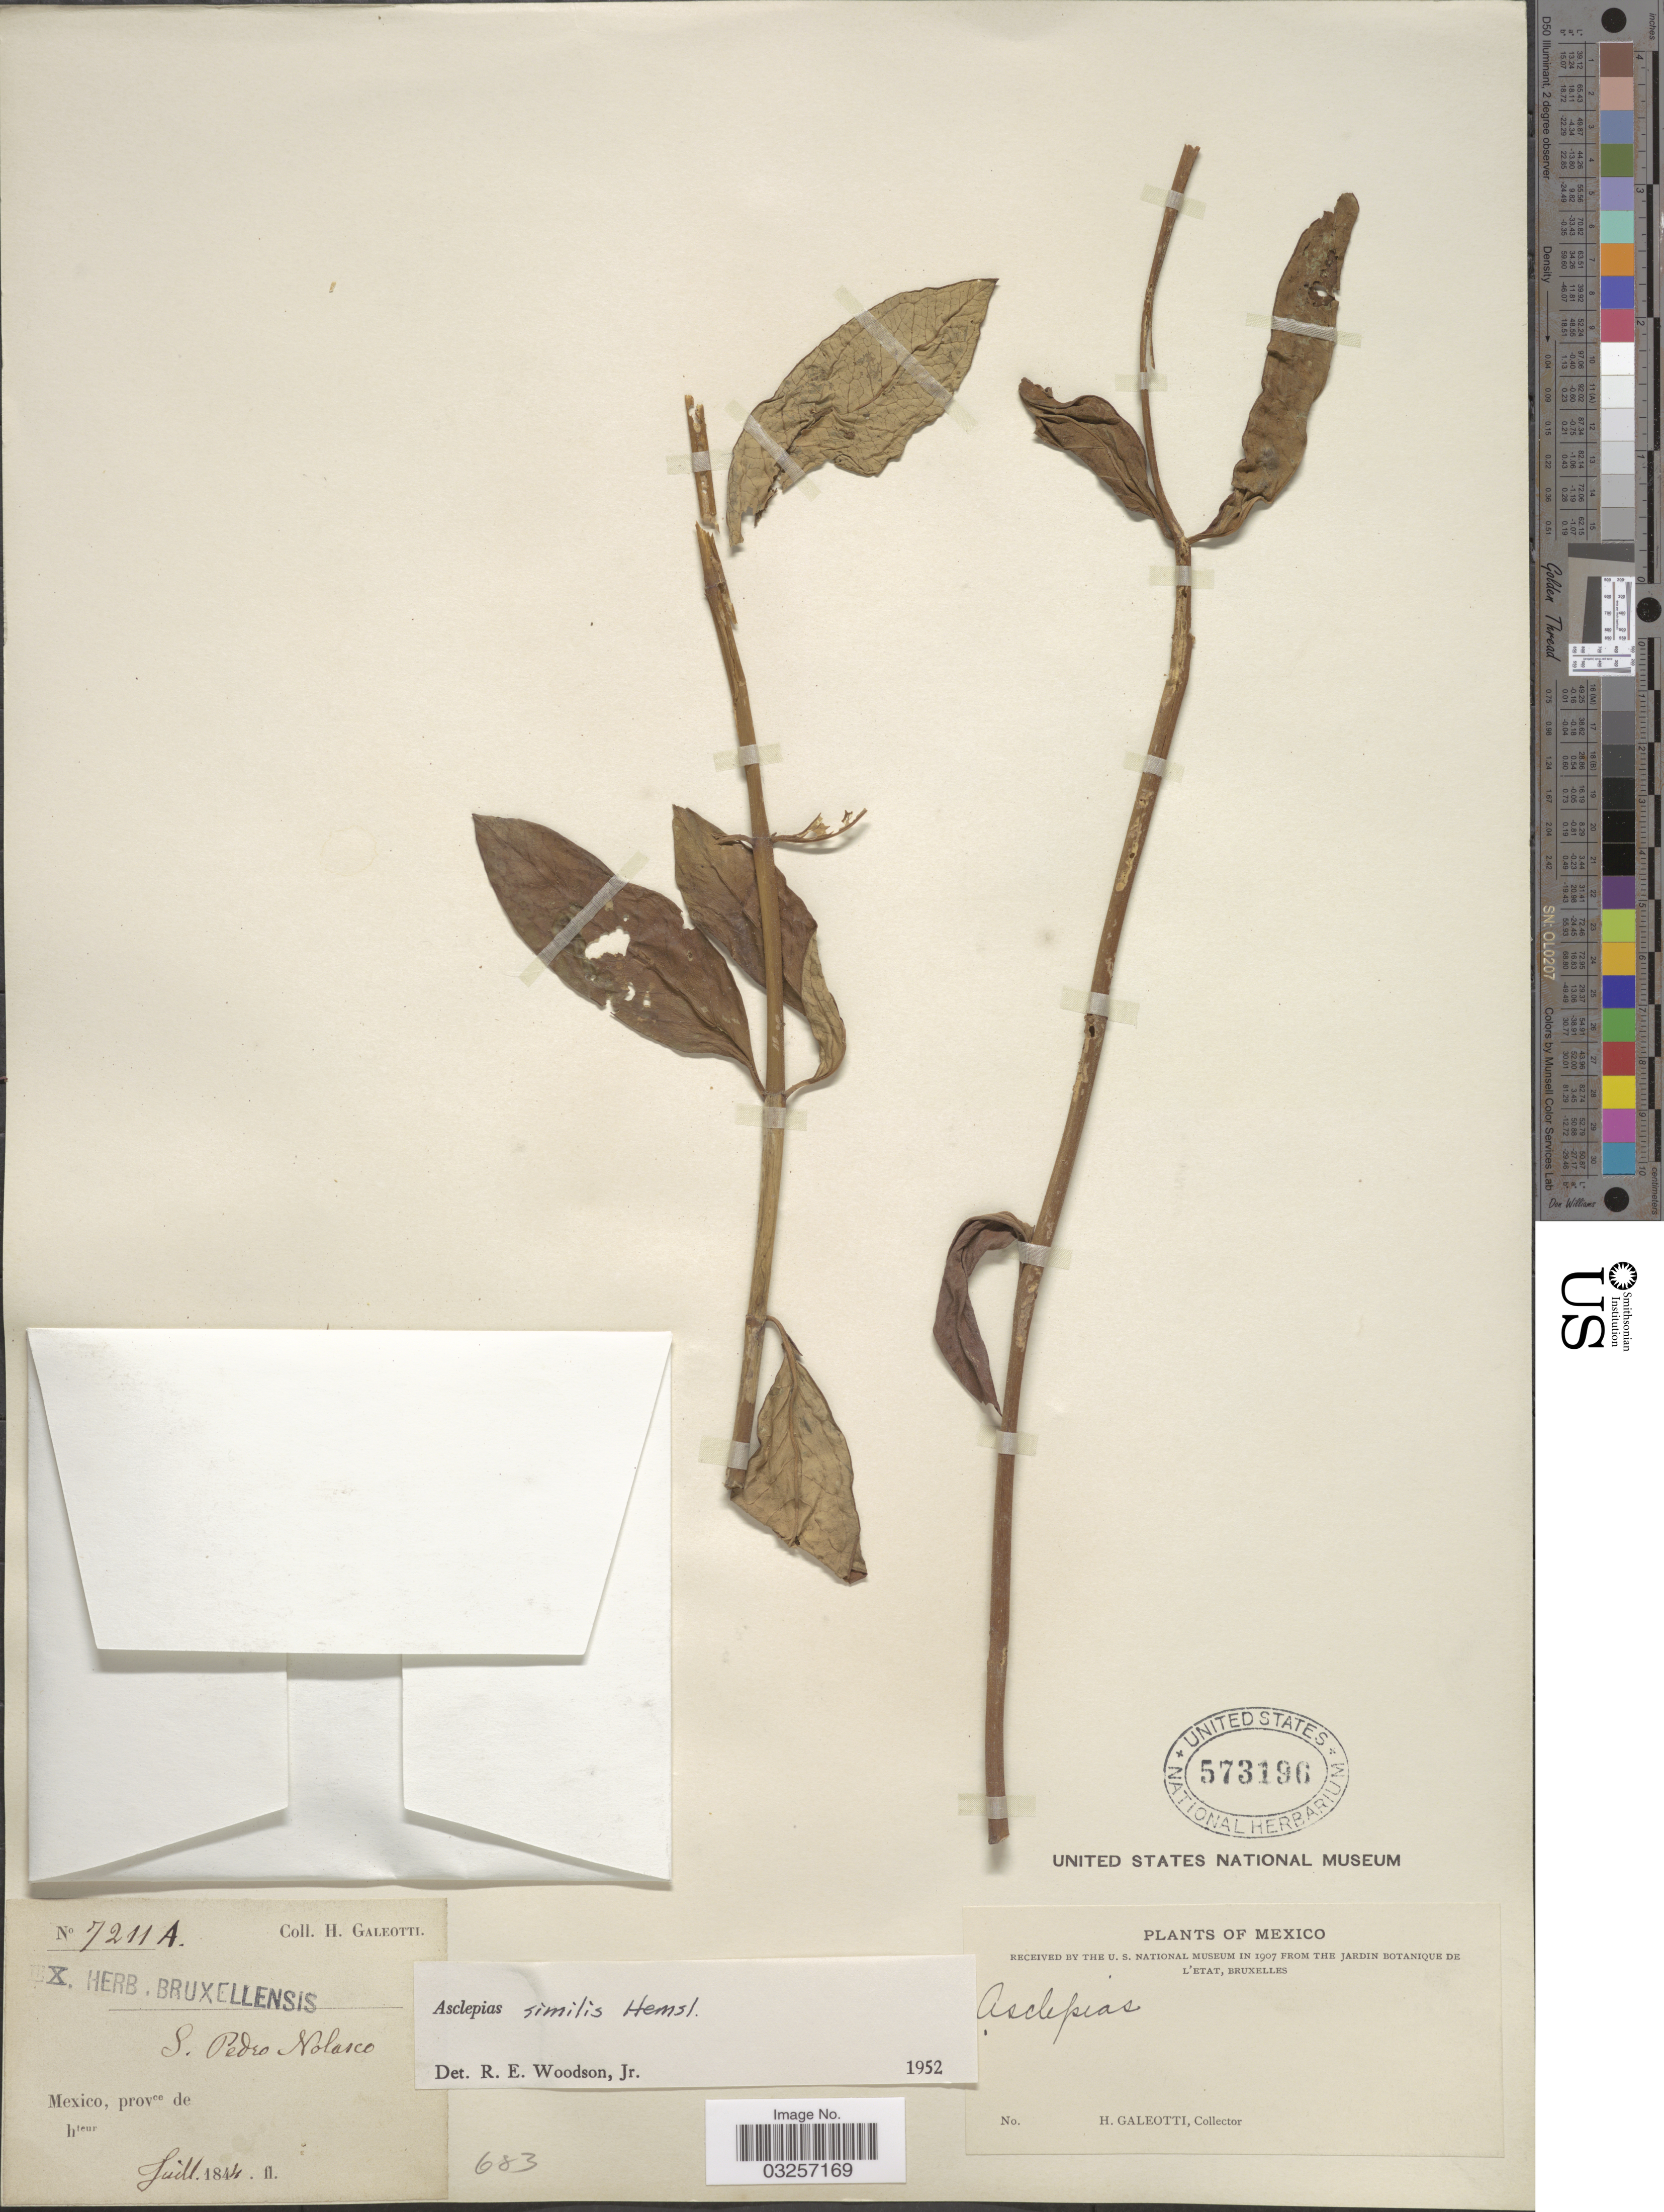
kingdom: Plantae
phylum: Tracheophyta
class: Magnoliopsida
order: Gentianales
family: Apocynaceae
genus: Asclepias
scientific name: Asclepias similis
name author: Hemsl.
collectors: H. G. Galeotti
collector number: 7211A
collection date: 1844-07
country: Mexico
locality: S. Pedro Nolasco.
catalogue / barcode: US 573196